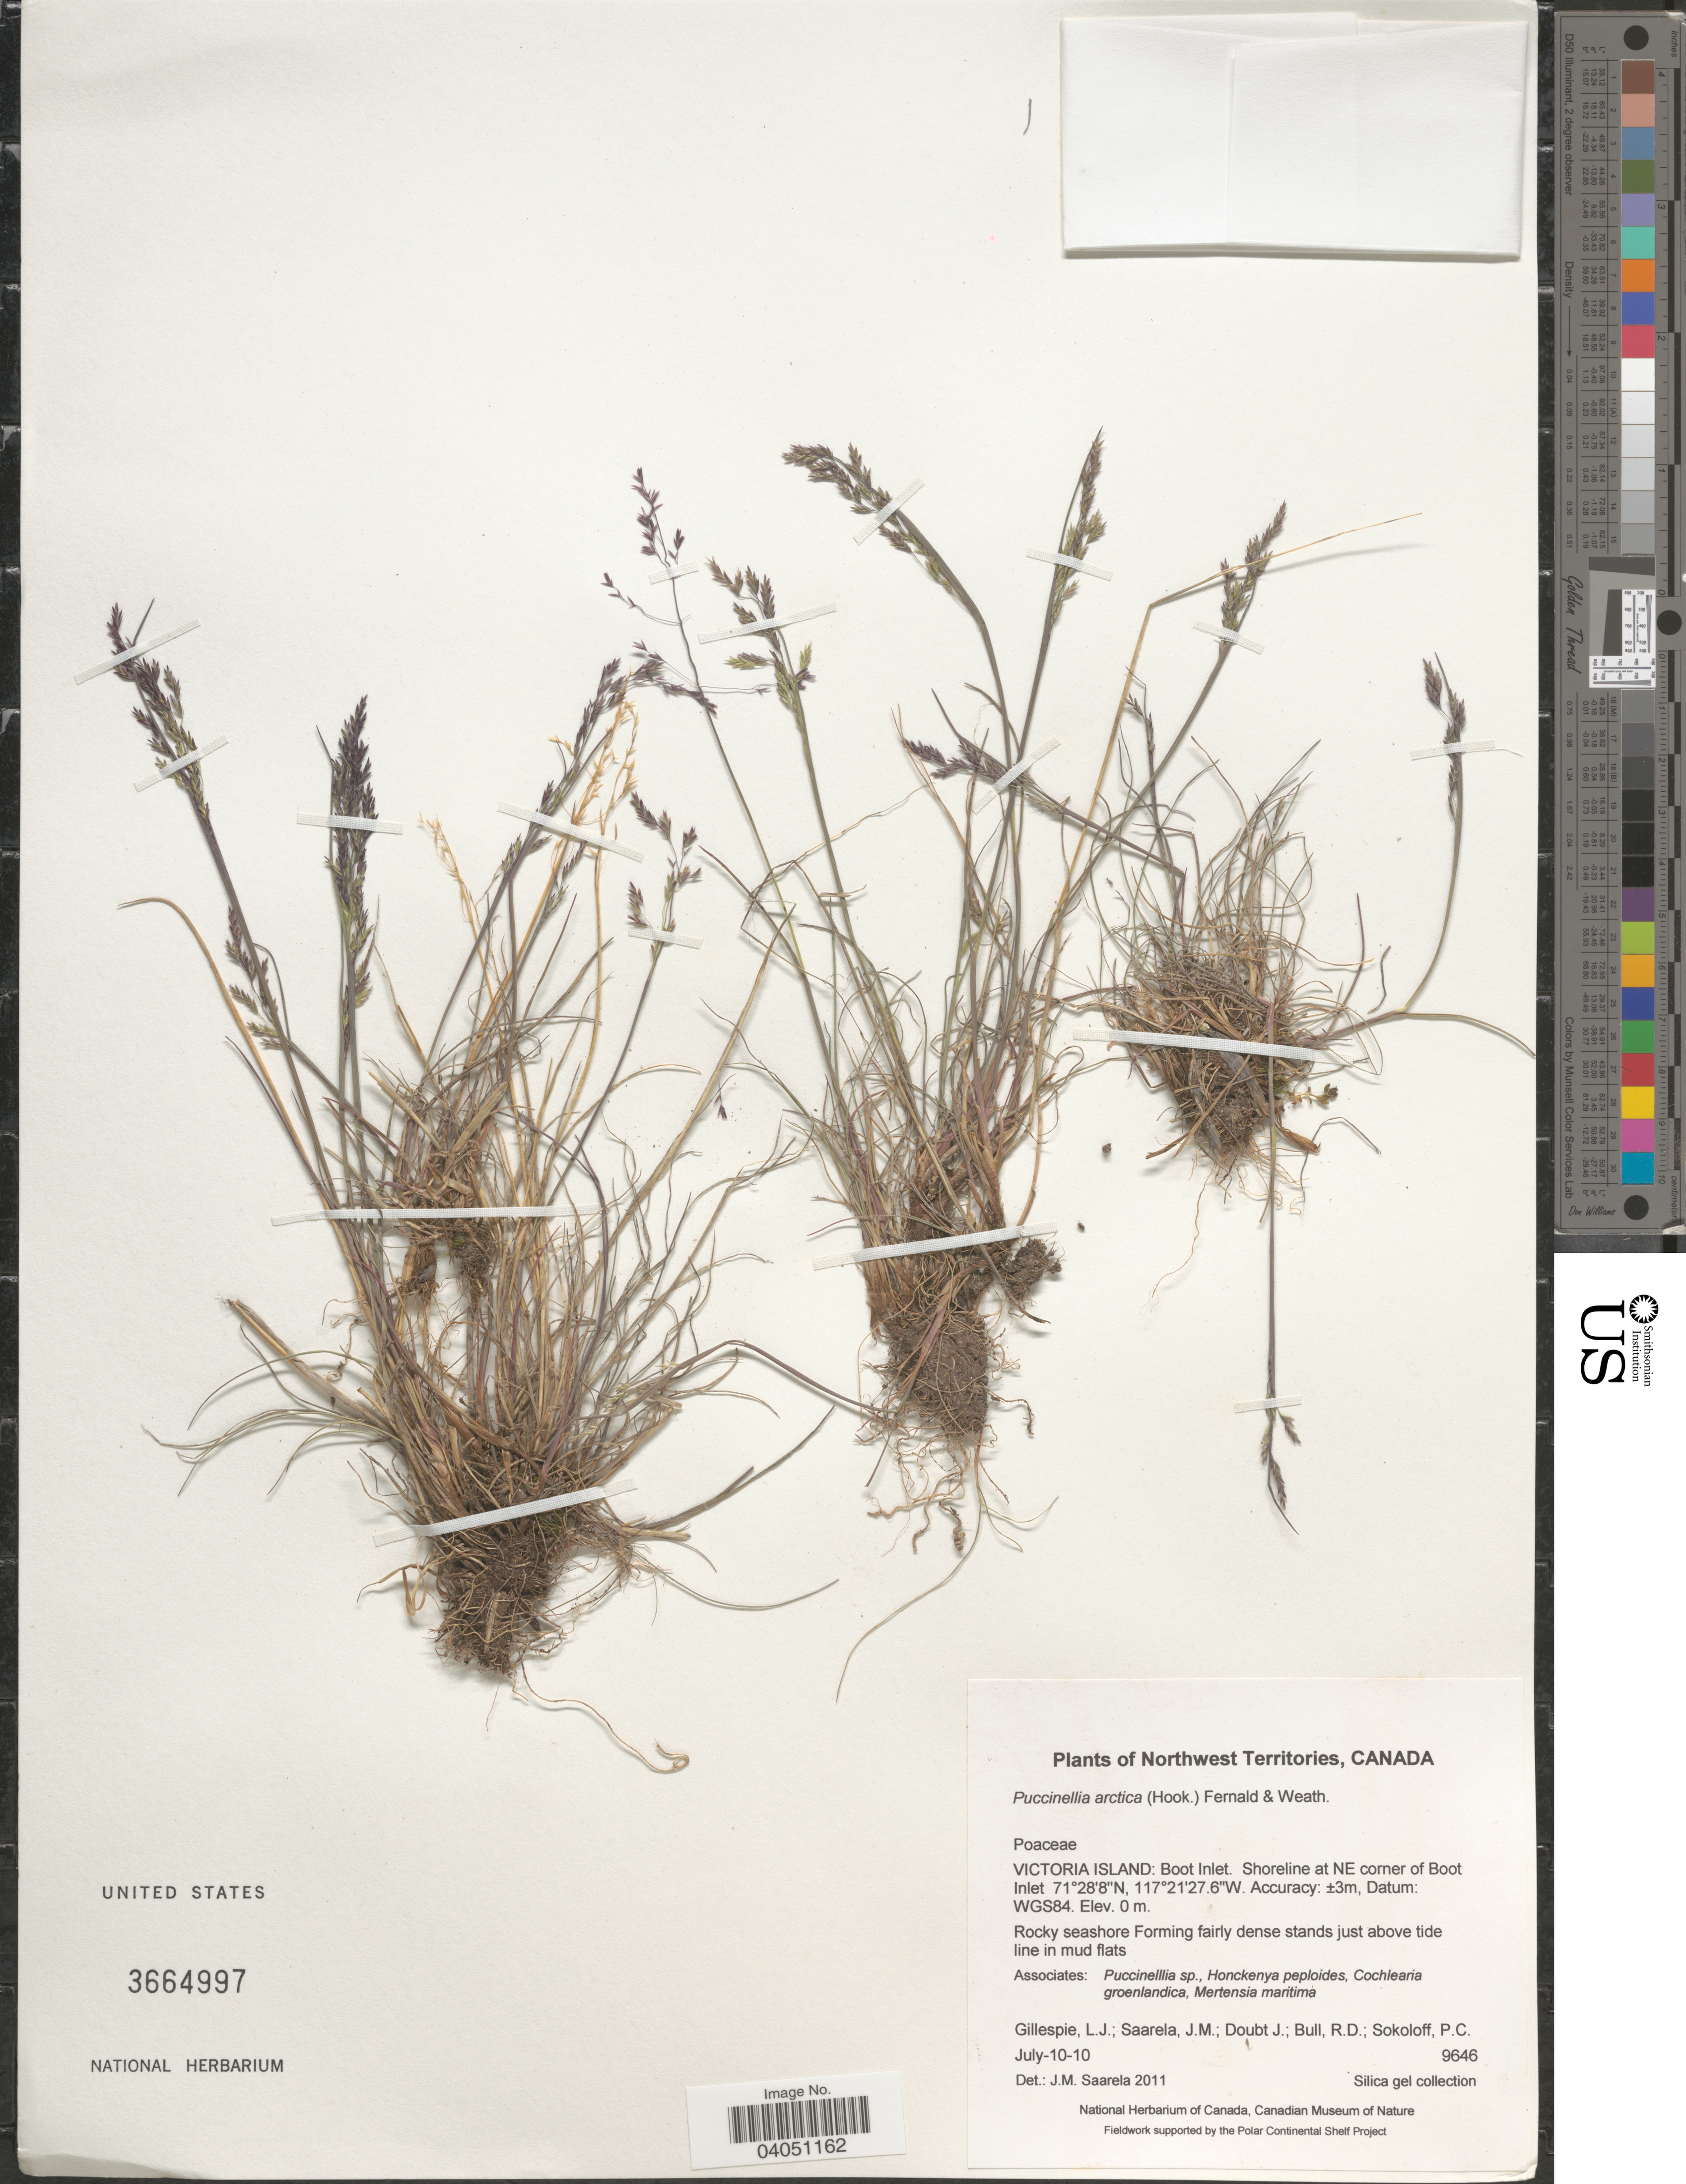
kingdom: Plantae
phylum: Tracheophyta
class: Liliopsida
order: Poales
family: Poaceae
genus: Puccinellia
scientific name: Puccinellia arctica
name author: (Hook.) & Weath.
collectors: L. Gillespie, J. Saarela, J. Doubt, R. Bull & P. Sokoloff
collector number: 9646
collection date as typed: Transcribed d/m/y: 10/7/10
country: Canada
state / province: Northwest Territories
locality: Victoria Island: Boot Inlet. Shoreline at NE corner of Boot Inlet. Datum: WGS84.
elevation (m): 0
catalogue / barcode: US 3664997